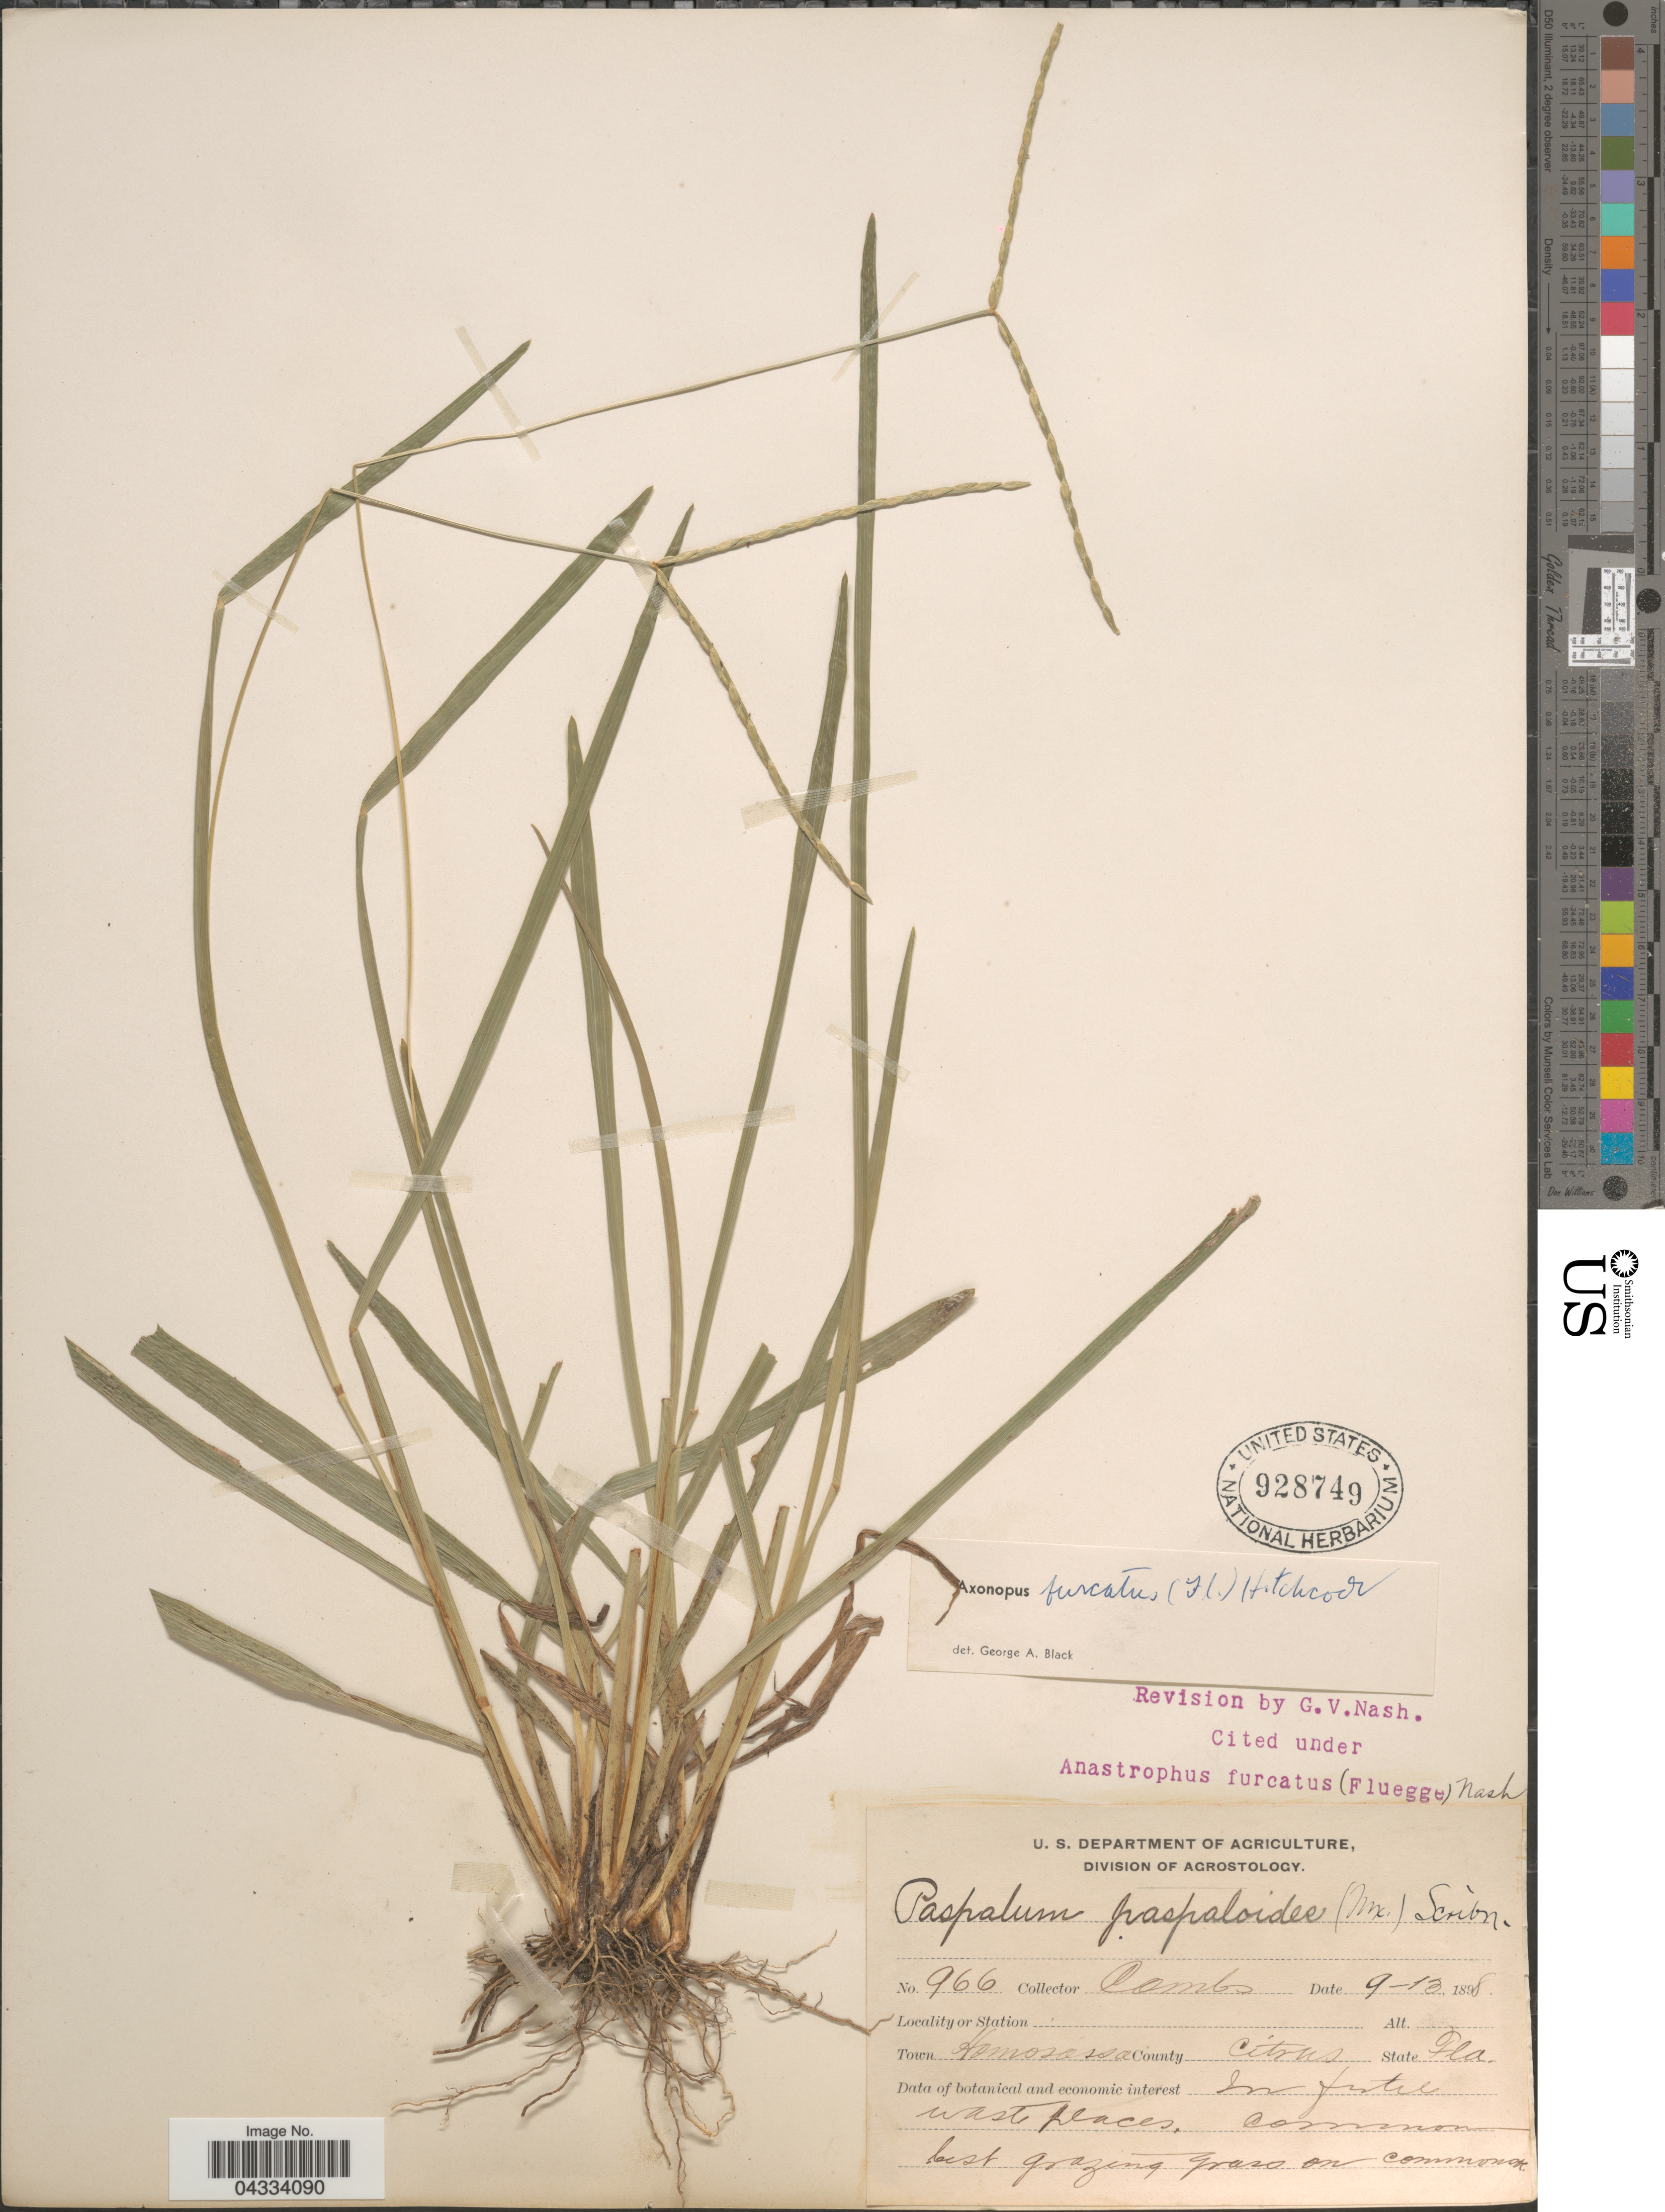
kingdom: Plantae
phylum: Tracheophyta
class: Liliopsida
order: Poales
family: Poaceae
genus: Axonopus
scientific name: Axonopus furcatus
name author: (Flüggé) Hitchc.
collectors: -. Combs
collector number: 966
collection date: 1898-09-13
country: United States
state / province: Florida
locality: Town Homosassa. County Citrus.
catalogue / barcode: US 928749